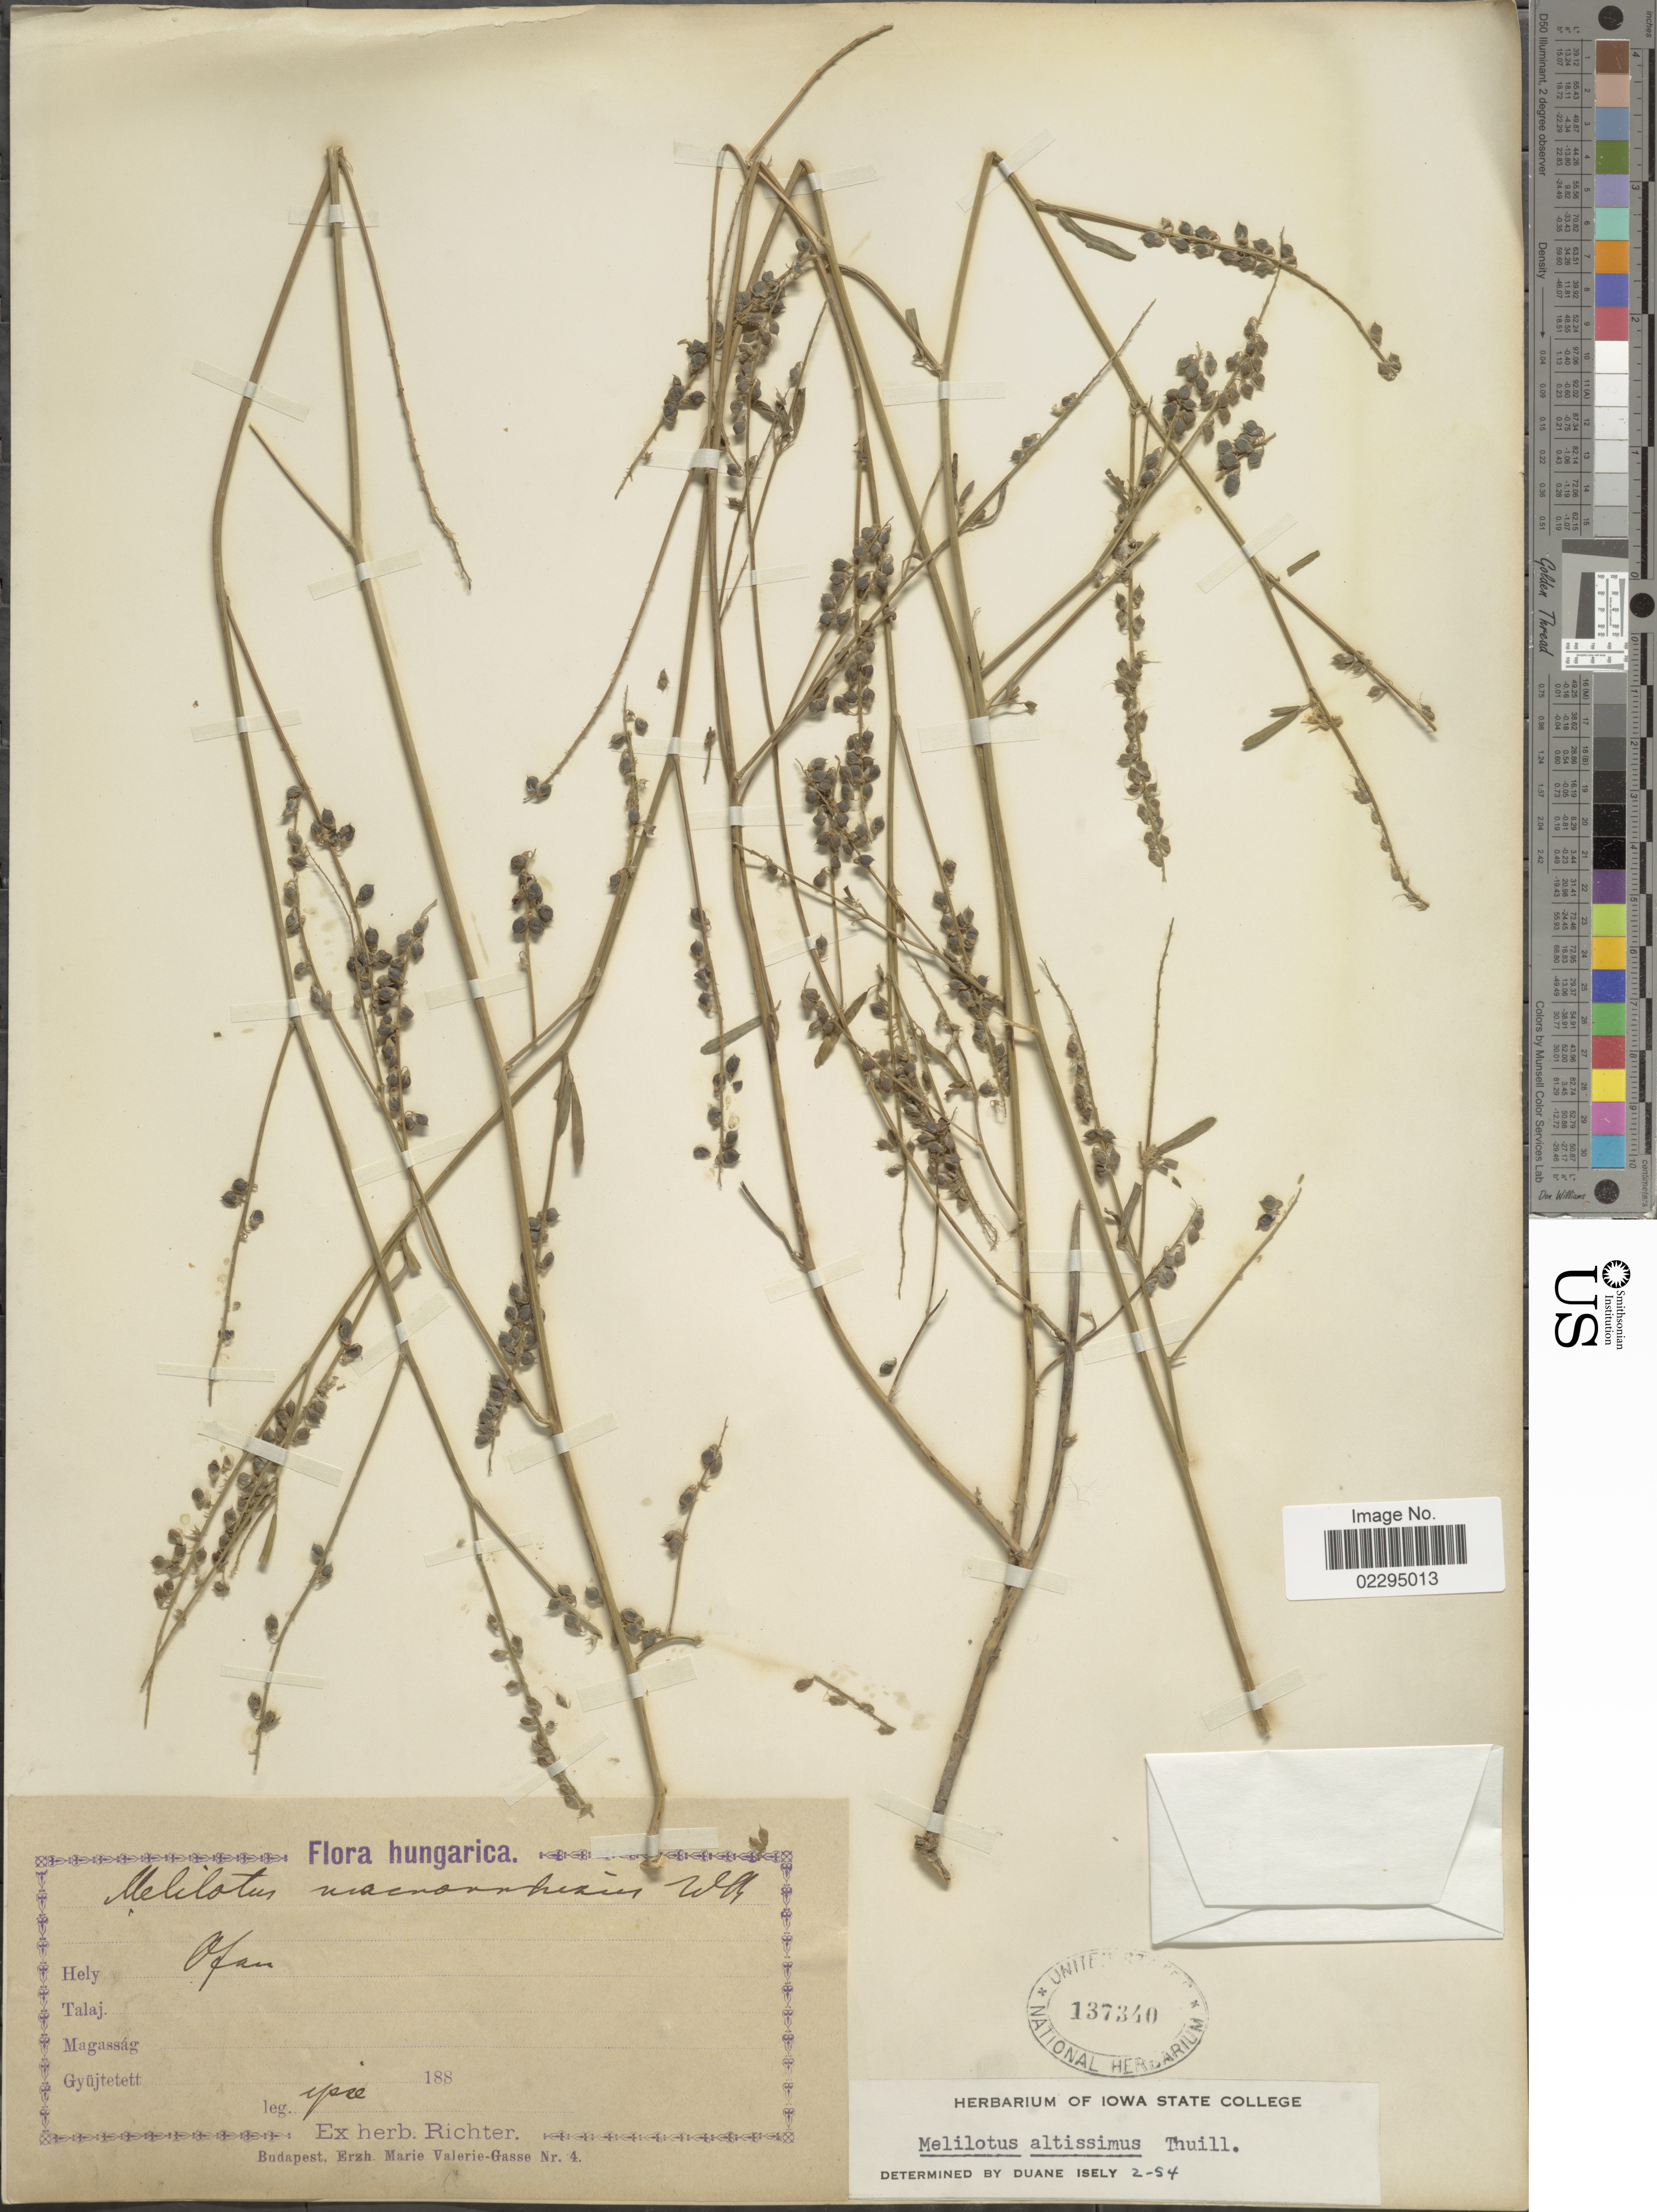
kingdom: Plantae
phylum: Tracheophyta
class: Magnoliopsida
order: Fabales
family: Fabaceae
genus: Melilotus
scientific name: Melilotus altissimus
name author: Thuill.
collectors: -- Richter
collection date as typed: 188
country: Hungary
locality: Hungarica.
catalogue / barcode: US 137340